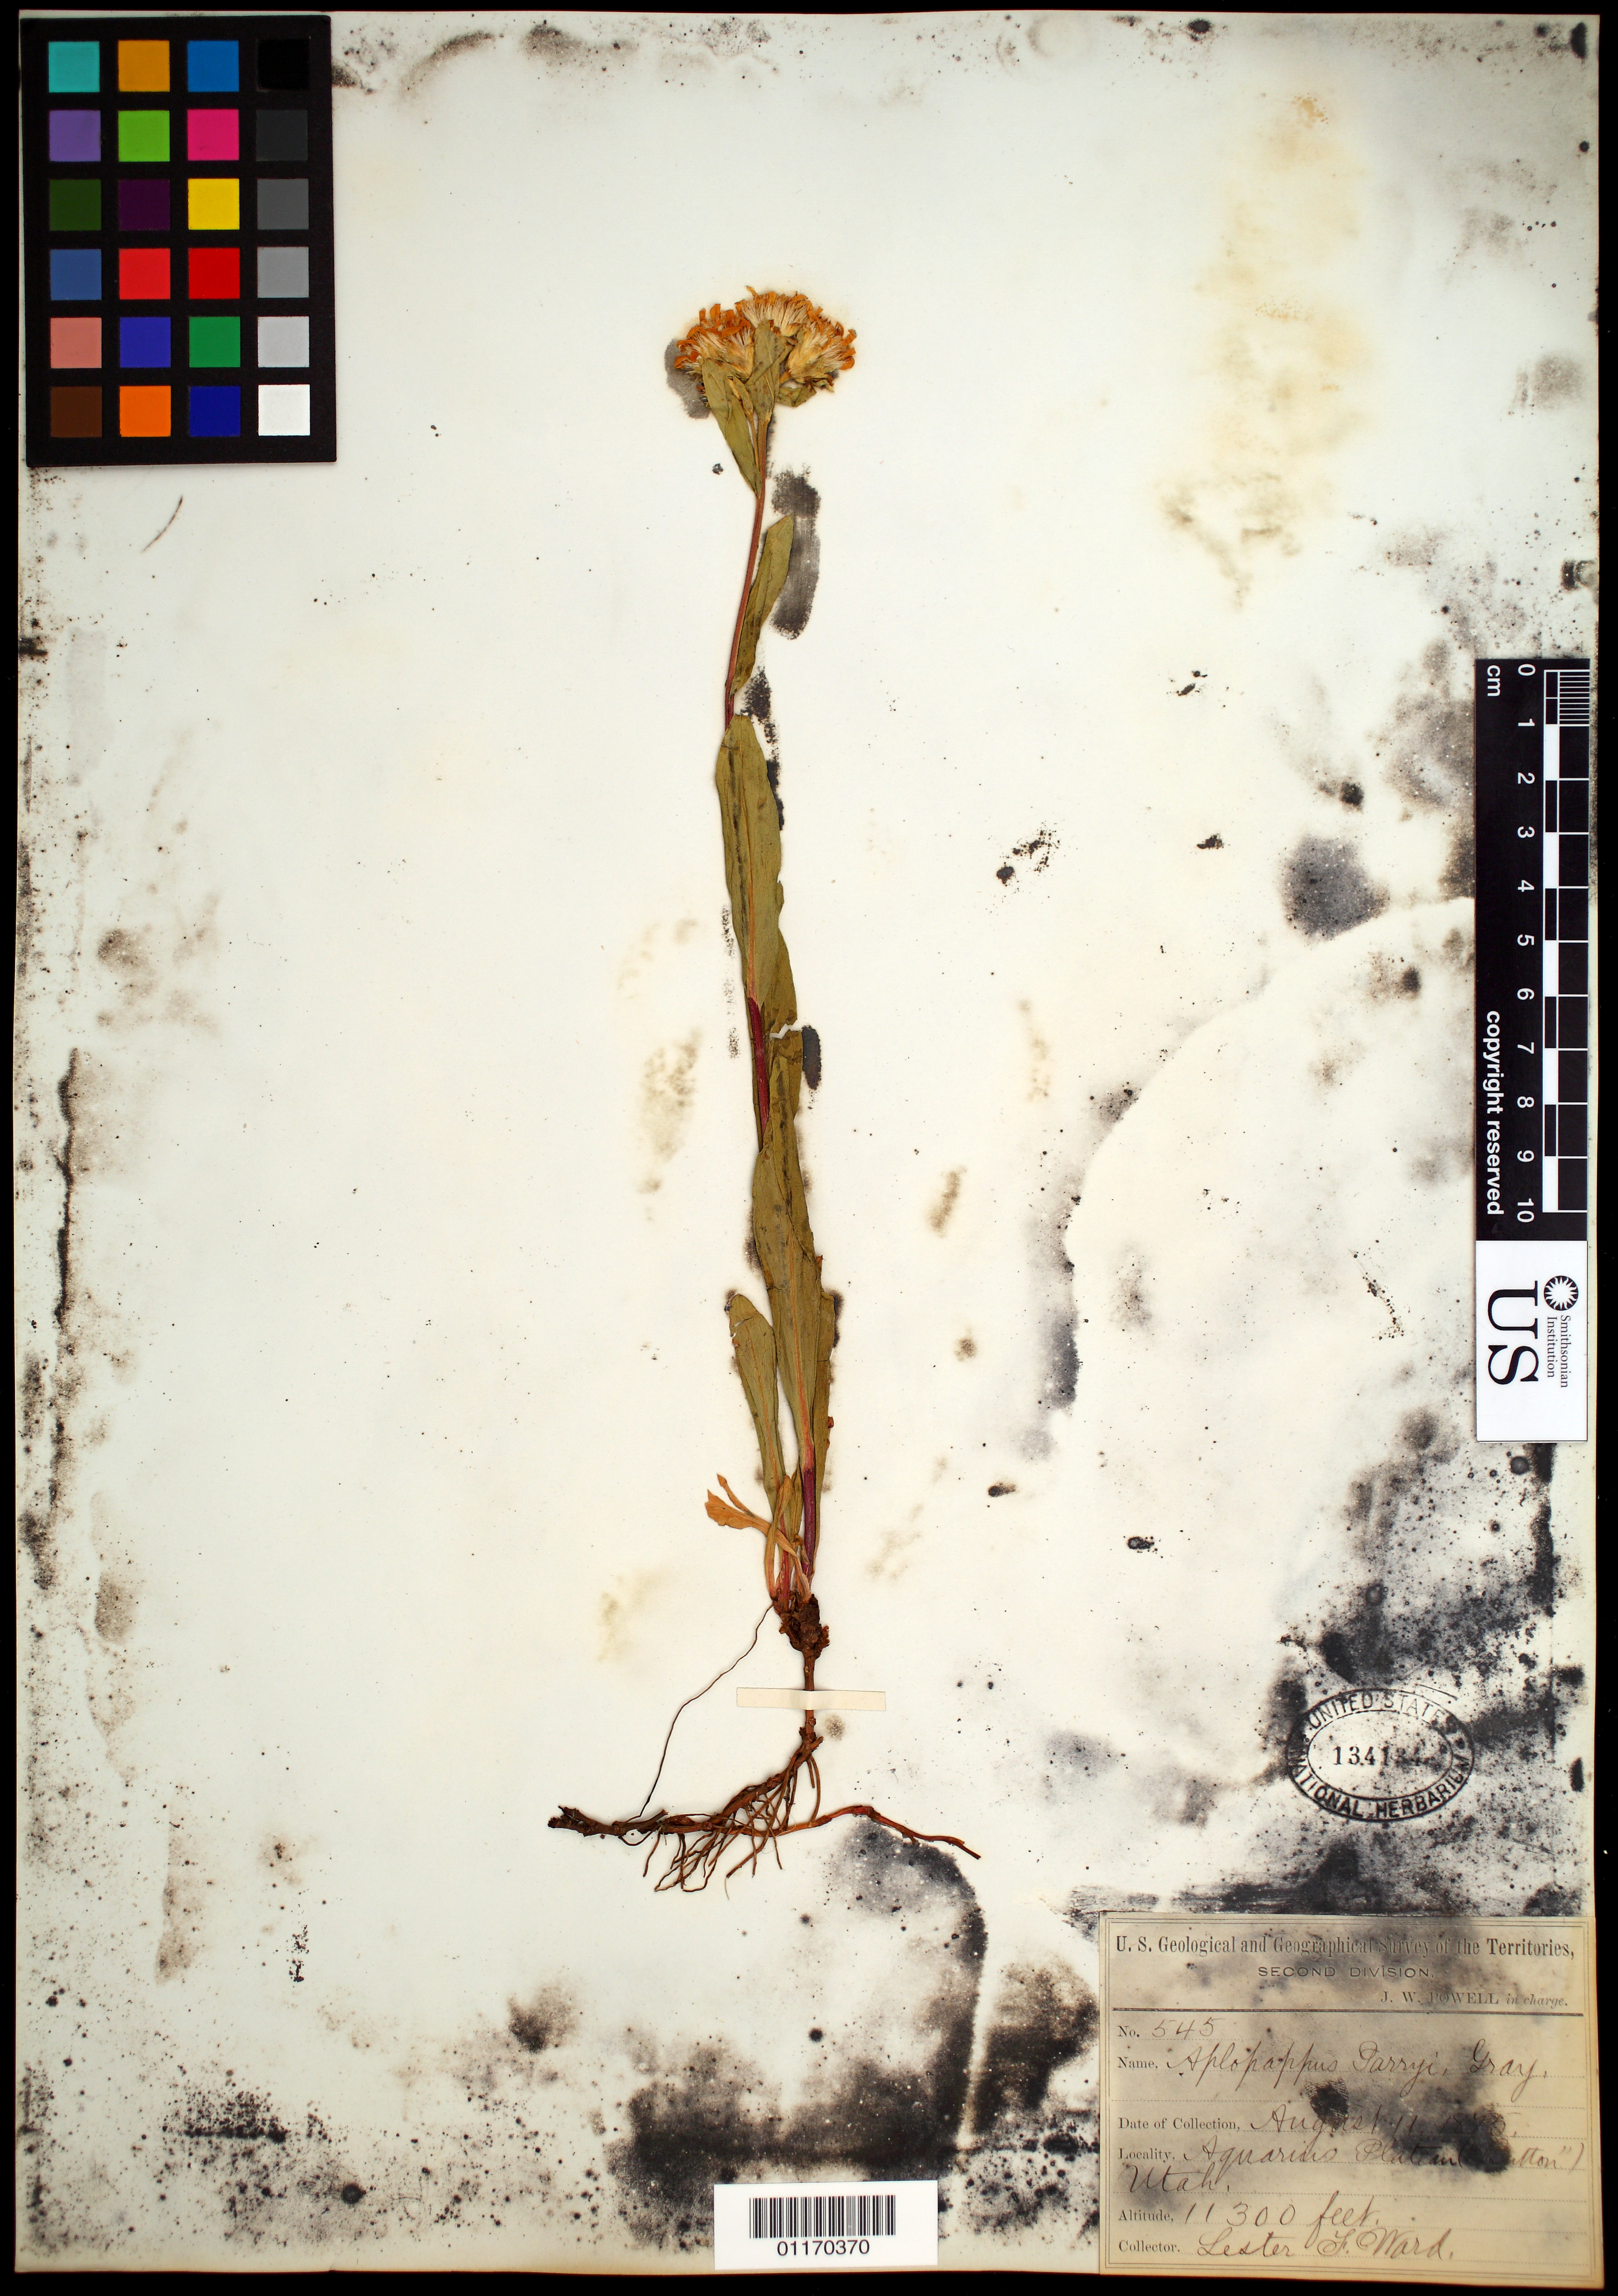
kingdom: Plantae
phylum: Tracheophyta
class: Magnoliopsida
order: Asterales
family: Asteraceae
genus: Oreochrysum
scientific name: Oreochrysum parryi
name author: (A. Gray) Rydb.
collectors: L. F. Ward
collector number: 545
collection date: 1875-08-11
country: United States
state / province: Utah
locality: Aquarius Plateau (" Button")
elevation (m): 3444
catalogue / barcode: US 134134